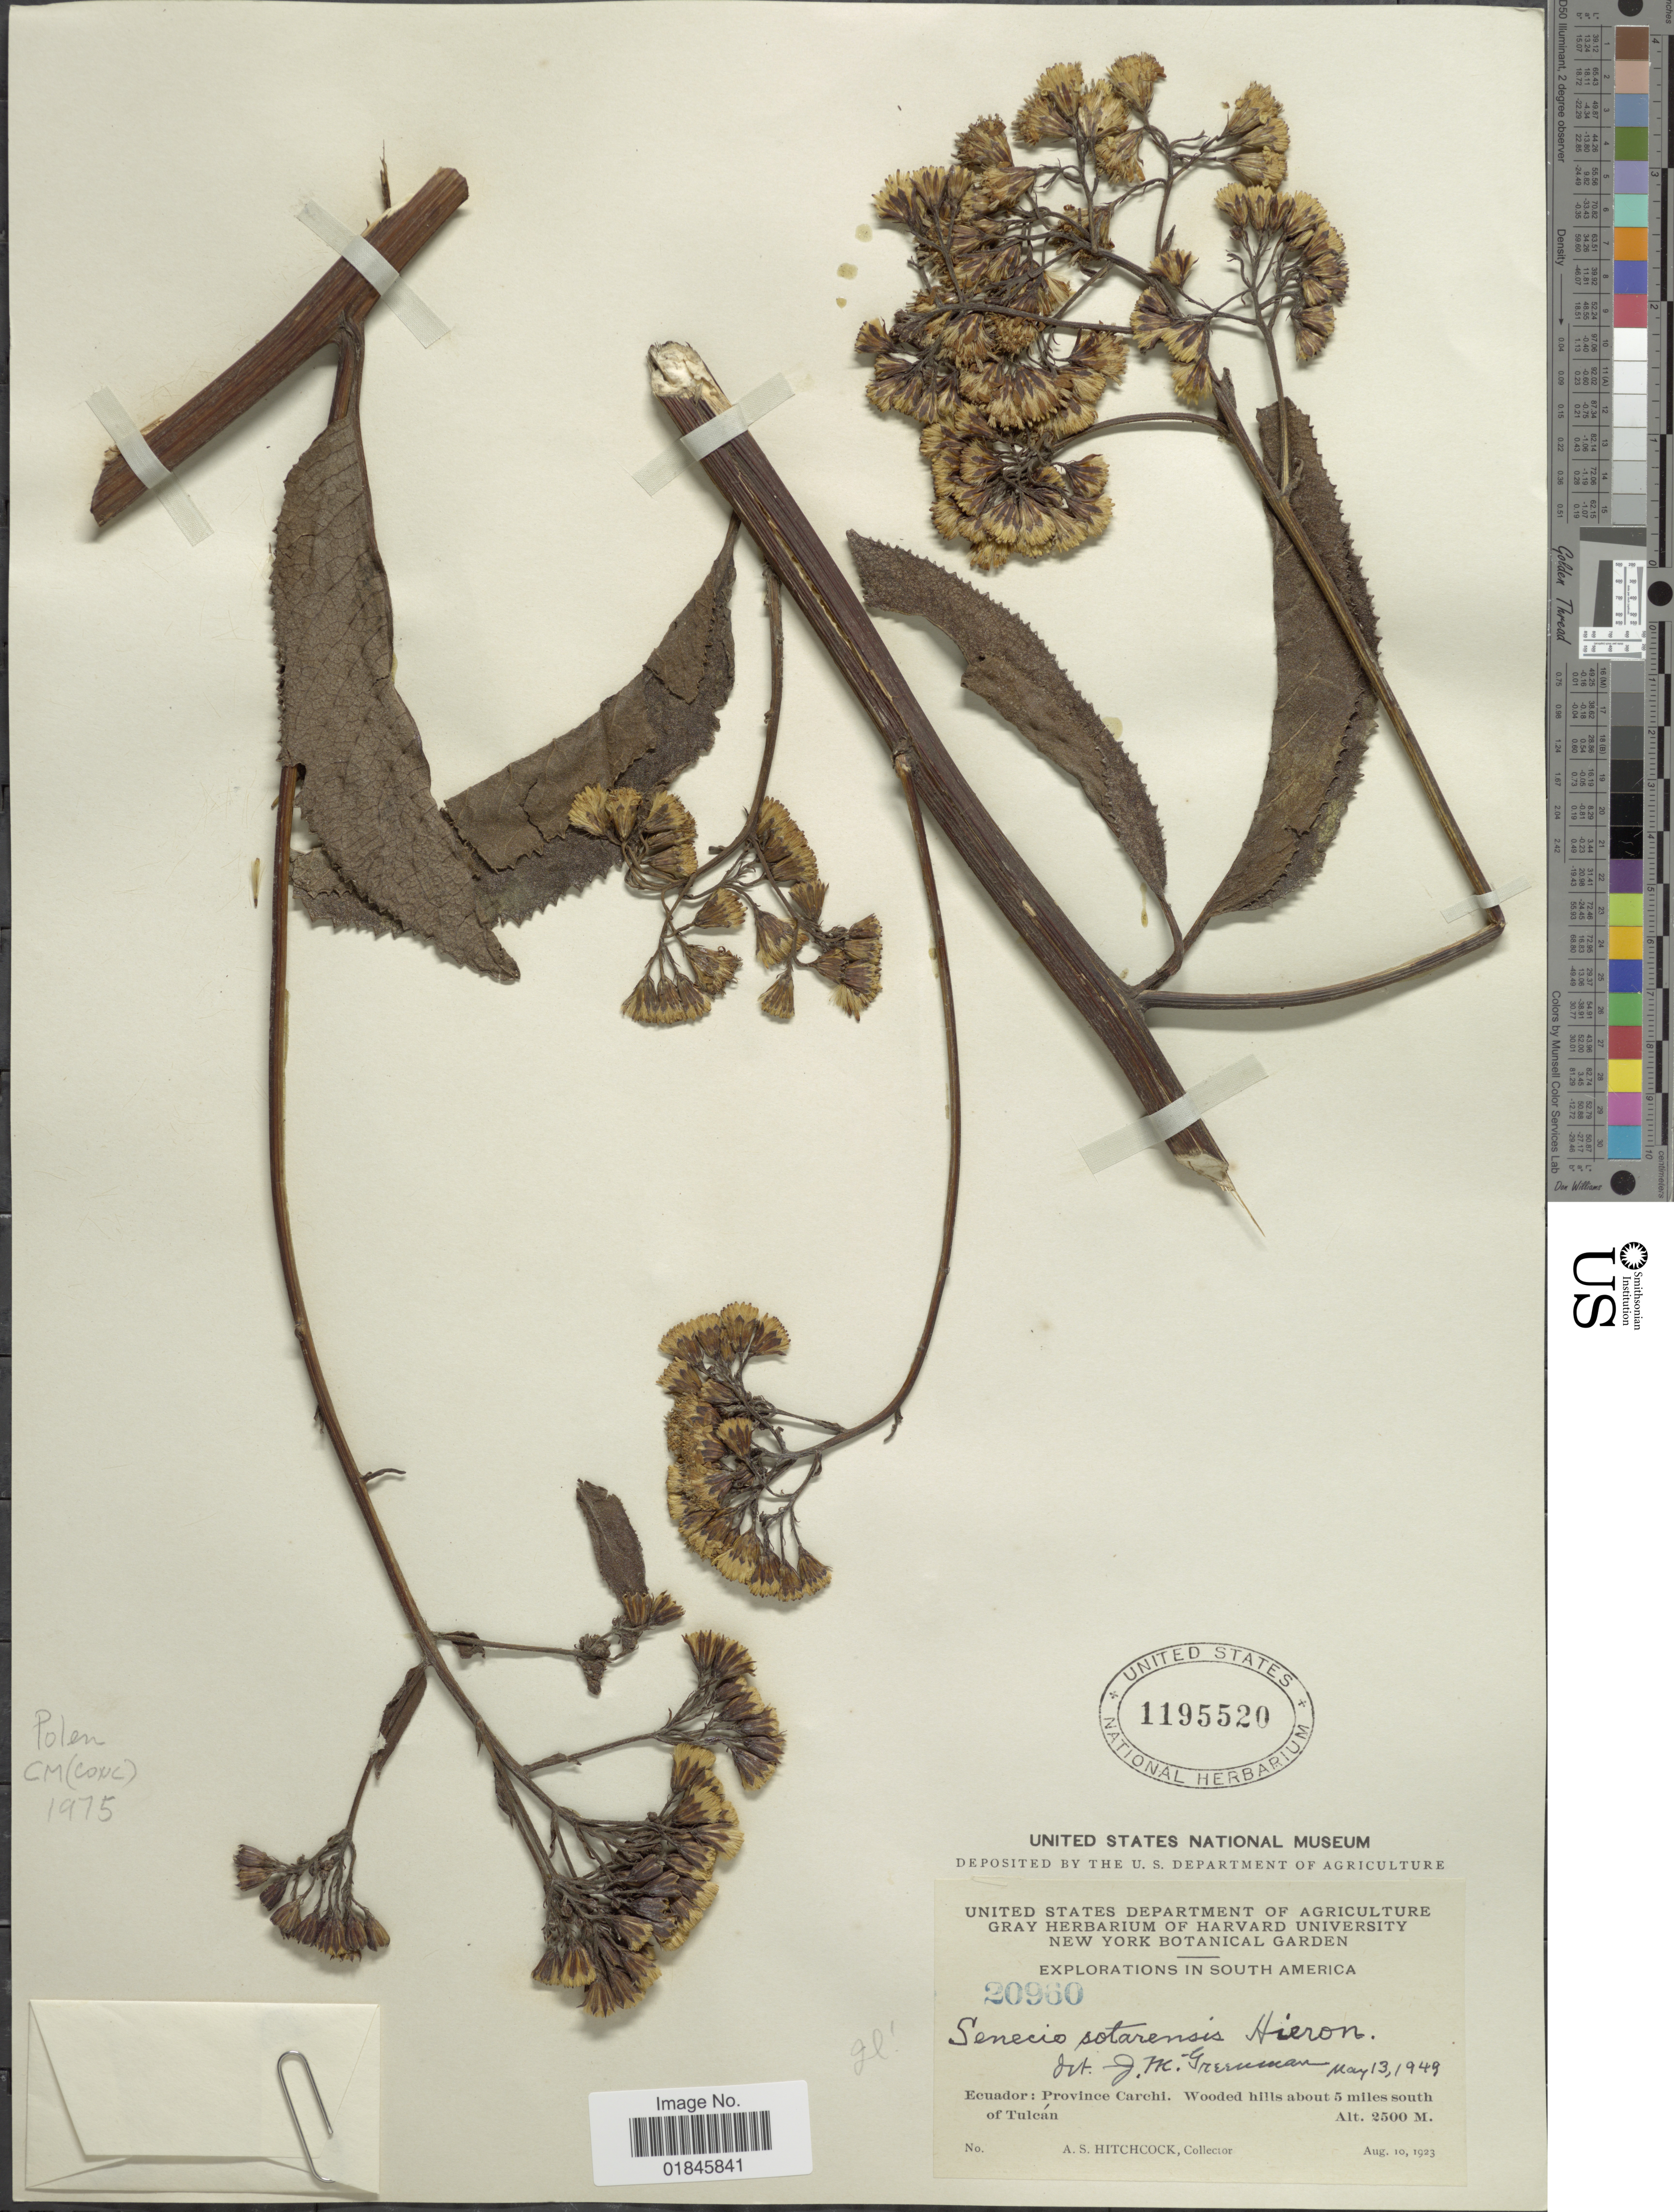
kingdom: Plantae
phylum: Tracheophyta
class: Magnoliopsida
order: Asterales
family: Asteraceae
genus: Pentacalia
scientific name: Pentacalia sotarensis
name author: (Hieron.) Cuatrec.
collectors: A. S. Hitchcock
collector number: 20960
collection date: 1923-08-10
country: Ecuador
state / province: Carchi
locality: Ecuador: Province Carchi. Wooded hills about 5 miles south of Tulcán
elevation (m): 2500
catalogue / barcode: US 1195520